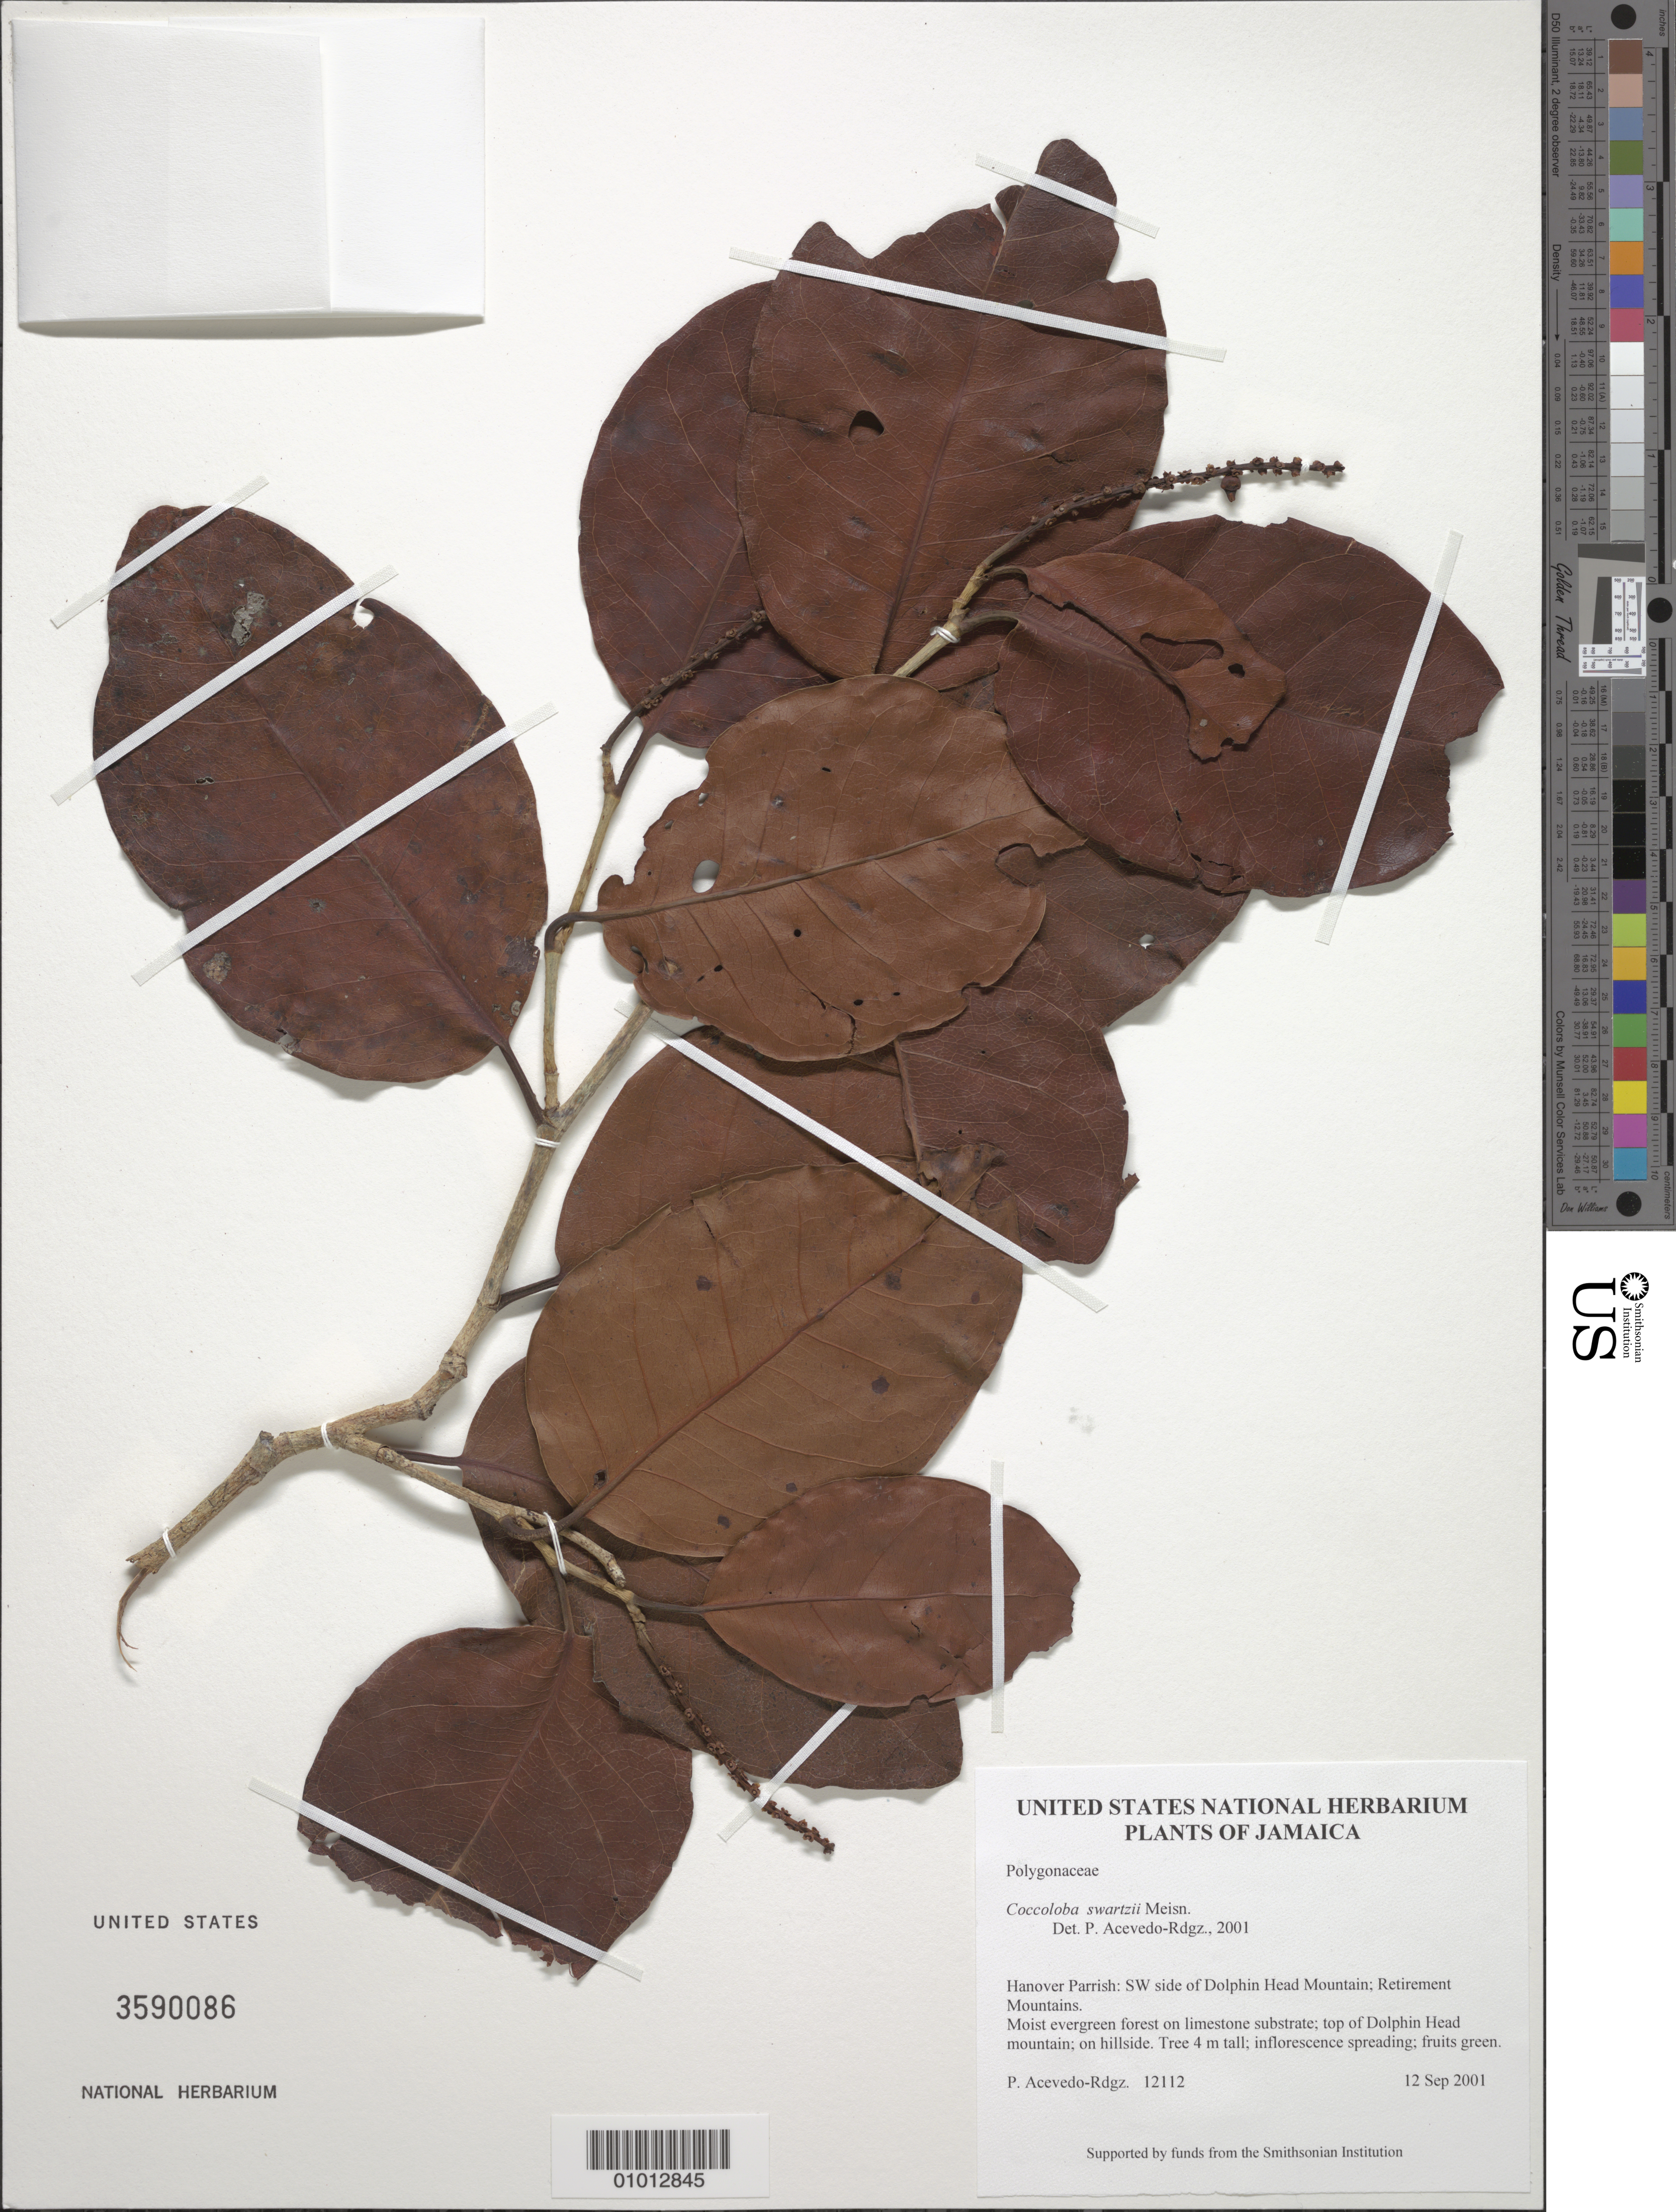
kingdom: Plantae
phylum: Tracheophyta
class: Magnoliopsida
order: Caryophyllales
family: Polygonaceae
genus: Coccoloba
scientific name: Coccoloba swartzii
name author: Meisn.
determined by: Acevedo-Rodríguez, P., (BOT), Smithsonian Institution - National Museum of Natural History (UNITED STATES)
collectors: P. Acevedo-Rodr.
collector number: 12112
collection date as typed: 12 Sep 2001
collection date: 2001-09-12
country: Jamaica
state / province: Hanover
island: Jamaica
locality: Hanover Parrish: SW side of Dolphin Head Mountain; Retirement Mountains.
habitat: Moist evergreen forest on limestone substrate; top of Dolphin Head mountain; on hillside.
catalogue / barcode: US 3590086